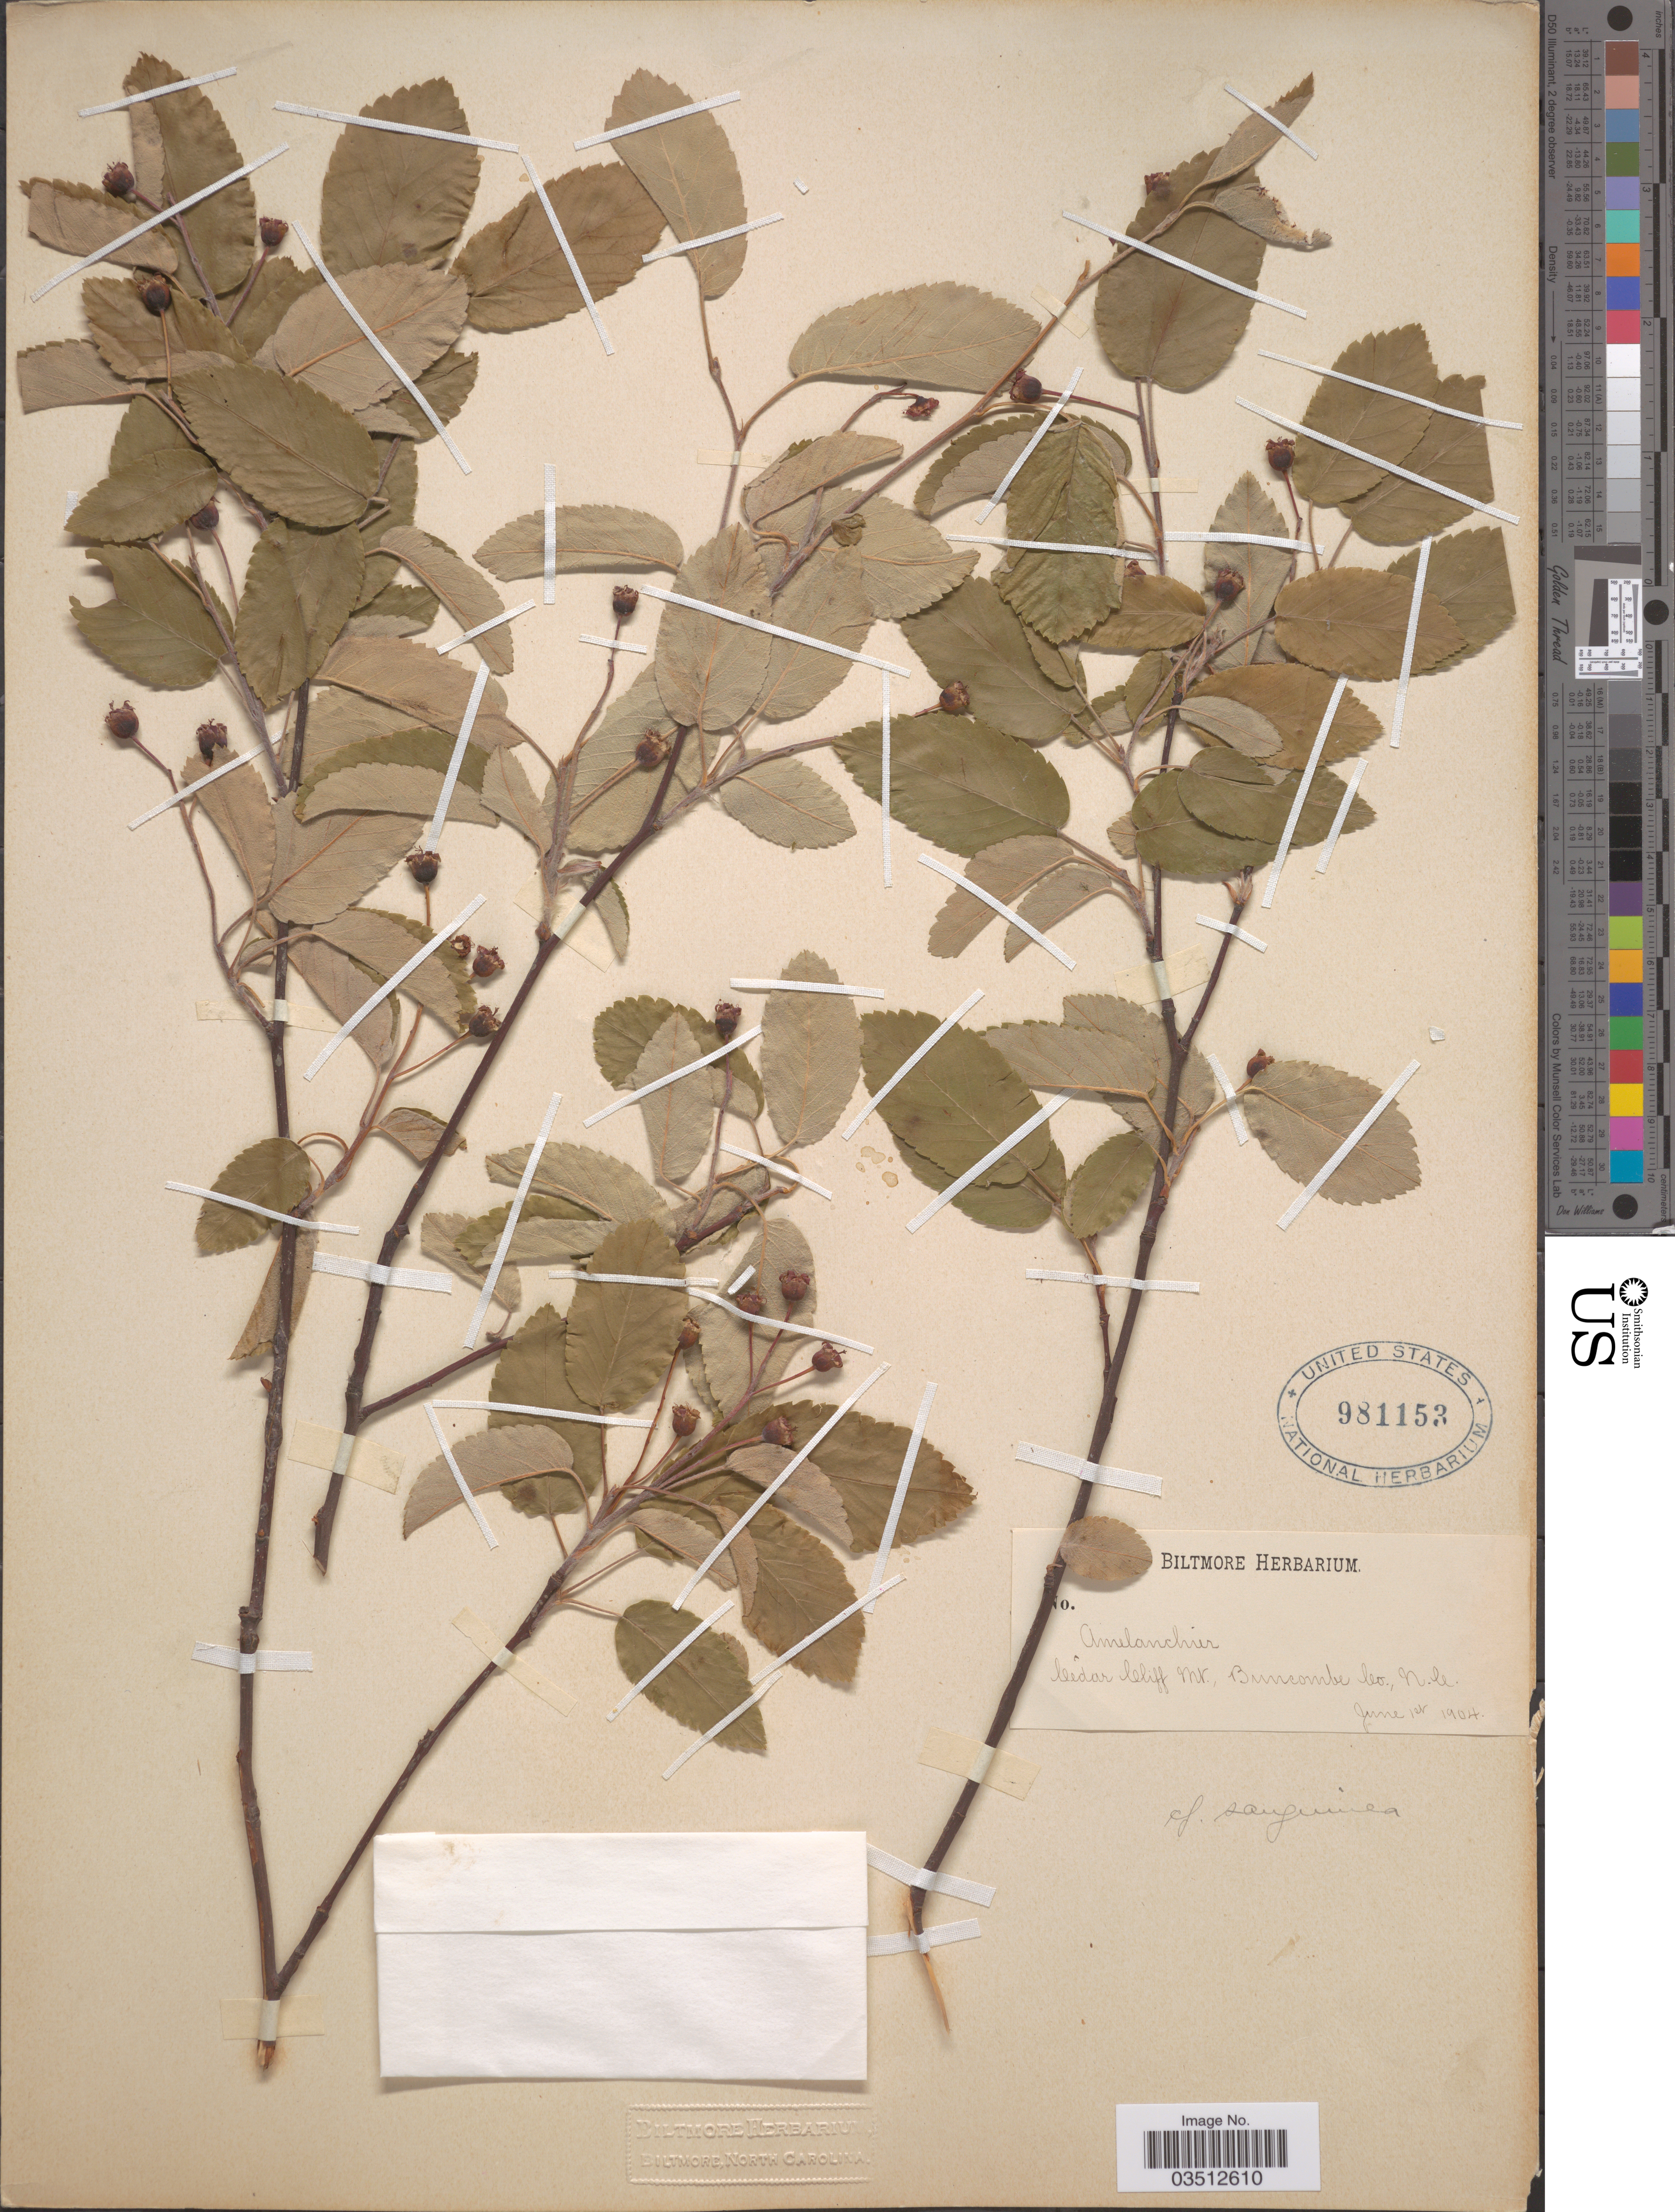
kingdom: Plantae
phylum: Tracheophyta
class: Magnoliopsida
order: Rosales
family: Rosaceae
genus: Amelanchier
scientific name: Amelanchier sanguinea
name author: (Pursh) DC.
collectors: ex herb. Biltmore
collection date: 1904-06-01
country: United States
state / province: North Carolina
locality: Cedar Cliff Mt., Buncombe Co.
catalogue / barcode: US 981153